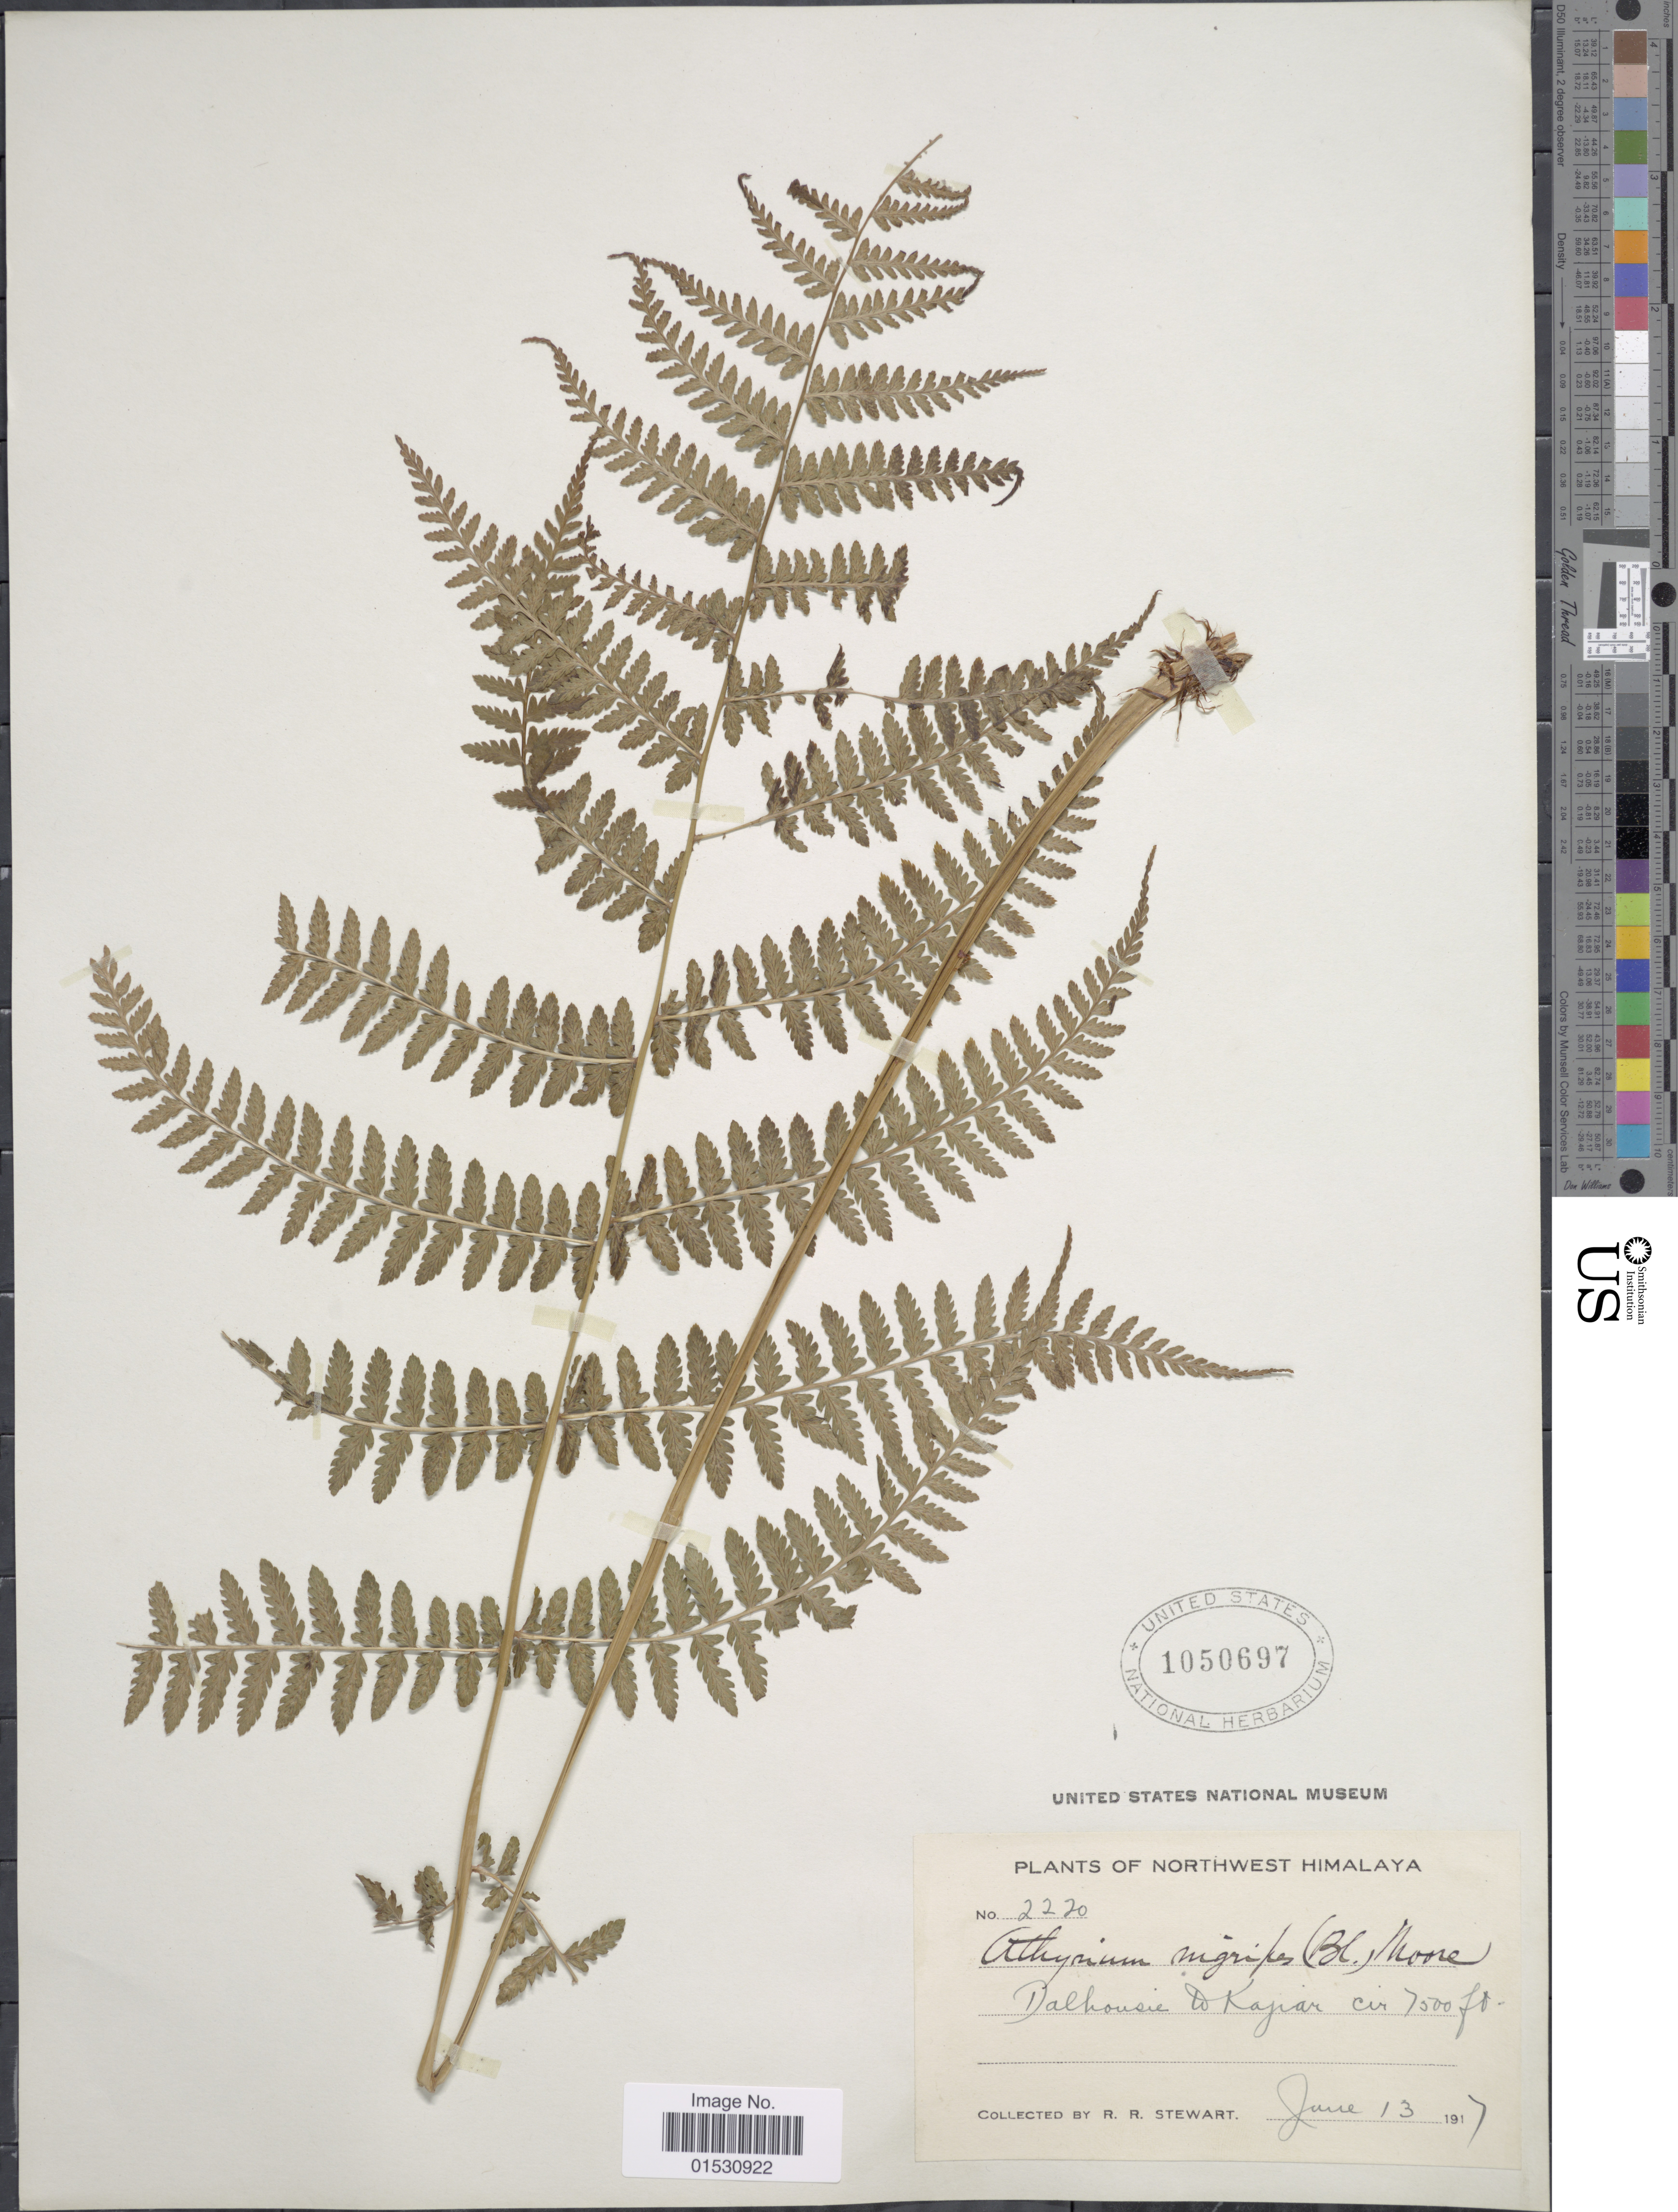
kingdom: Plantae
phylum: Tracheophyta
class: Polypodiopsida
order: Polypodiales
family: Athyriaceae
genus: Athyrium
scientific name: Athyrium nigripes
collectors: R. R. Stewart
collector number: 2220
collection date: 1917-06-13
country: India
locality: Northwest Himalaya. Dalhousie to Khajjiar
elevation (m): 2286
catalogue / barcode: US 1050697